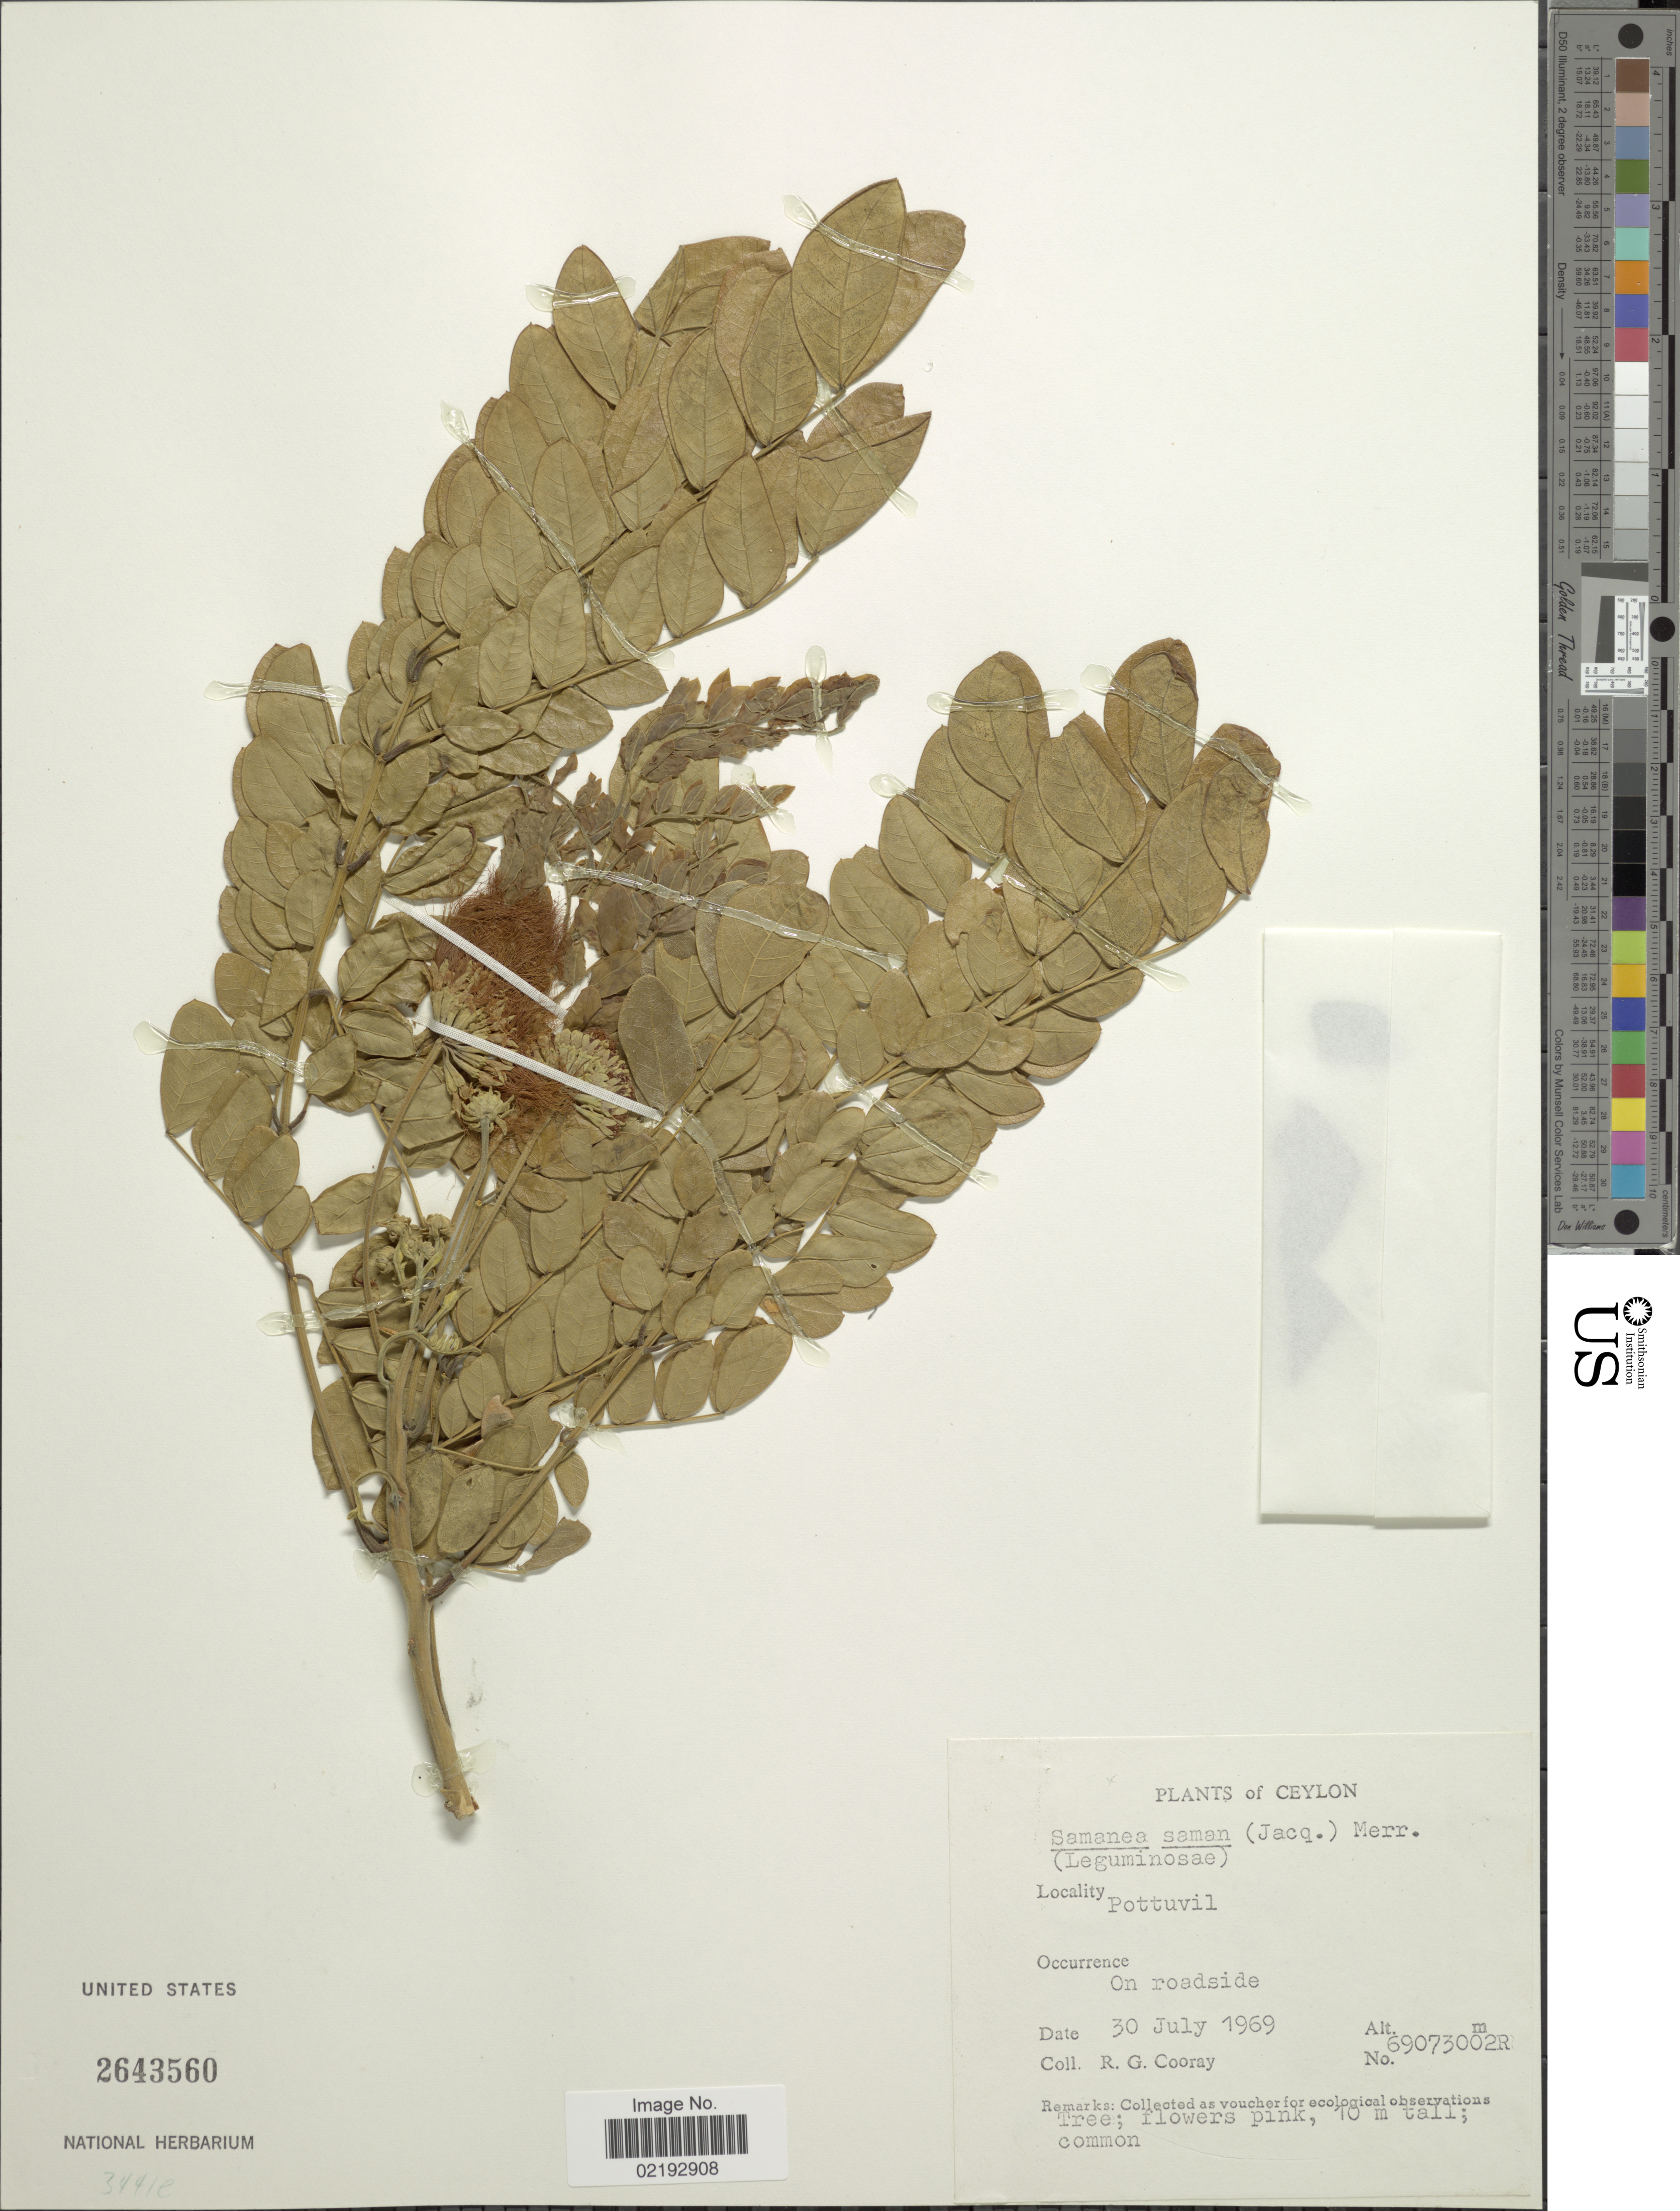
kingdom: Plantae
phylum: Tracheophyta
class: Magnoliopsida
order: Fabales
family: Fabaceae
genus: Samanea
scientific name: Samanea saman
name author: (Jacq.) Merr.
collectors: R. Cooray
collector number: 69073002R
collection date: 1969-07-30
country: Sri Lanka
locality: Ceylon, Pottuvil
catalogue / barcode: US 2643560